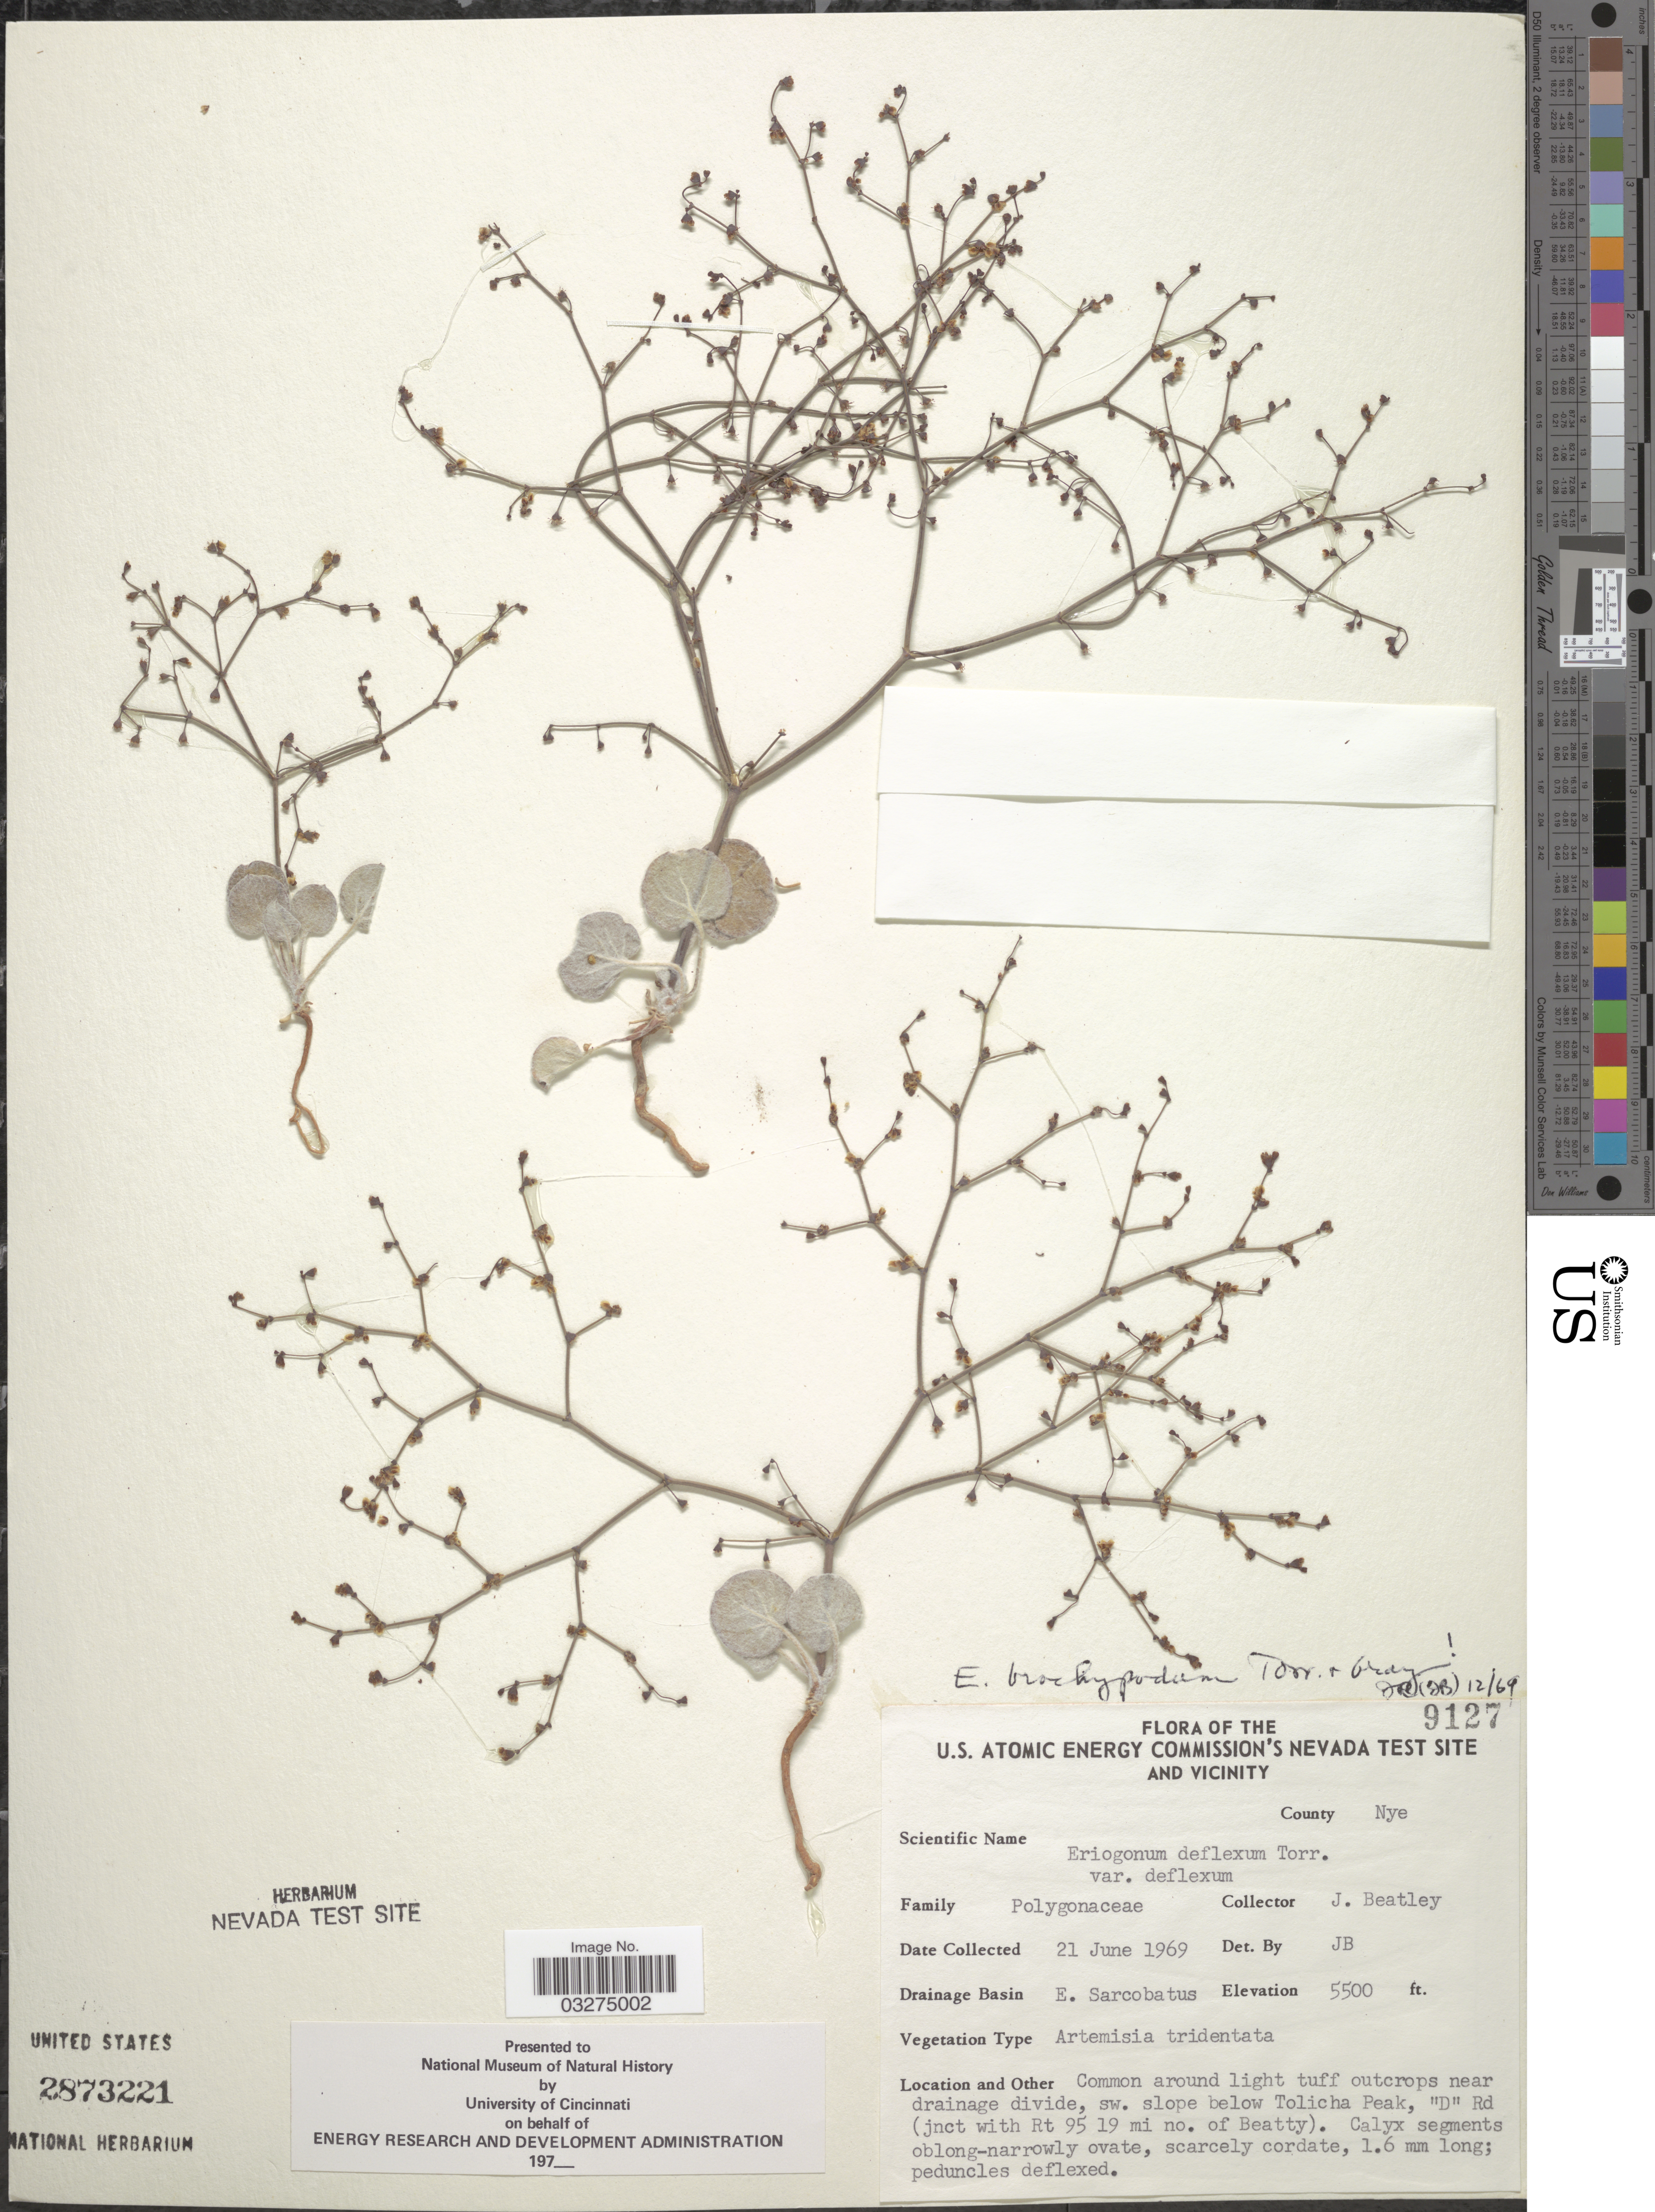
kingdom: Plantae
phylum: Tracheophyta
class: Magnoliopsida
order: Caryophyllales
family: Polygonaceae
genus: Eriogonum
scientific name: Eriogonum brachypodum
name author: Torr. & A. Gray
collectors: J. C. Beatley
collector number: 9127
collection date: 1969-06-21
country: United States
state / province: Nevada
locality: U. S. Atomic Energy Commission's Nevada Test Site and Vicinity. County Nye. Drainage Basin E. Sarcobatus. Sw. slope below Tolicha Peak, "D" Rd (jnct with Rt 95 19 mi no. of Beatty).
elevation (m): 1676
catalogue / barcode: US 2873221